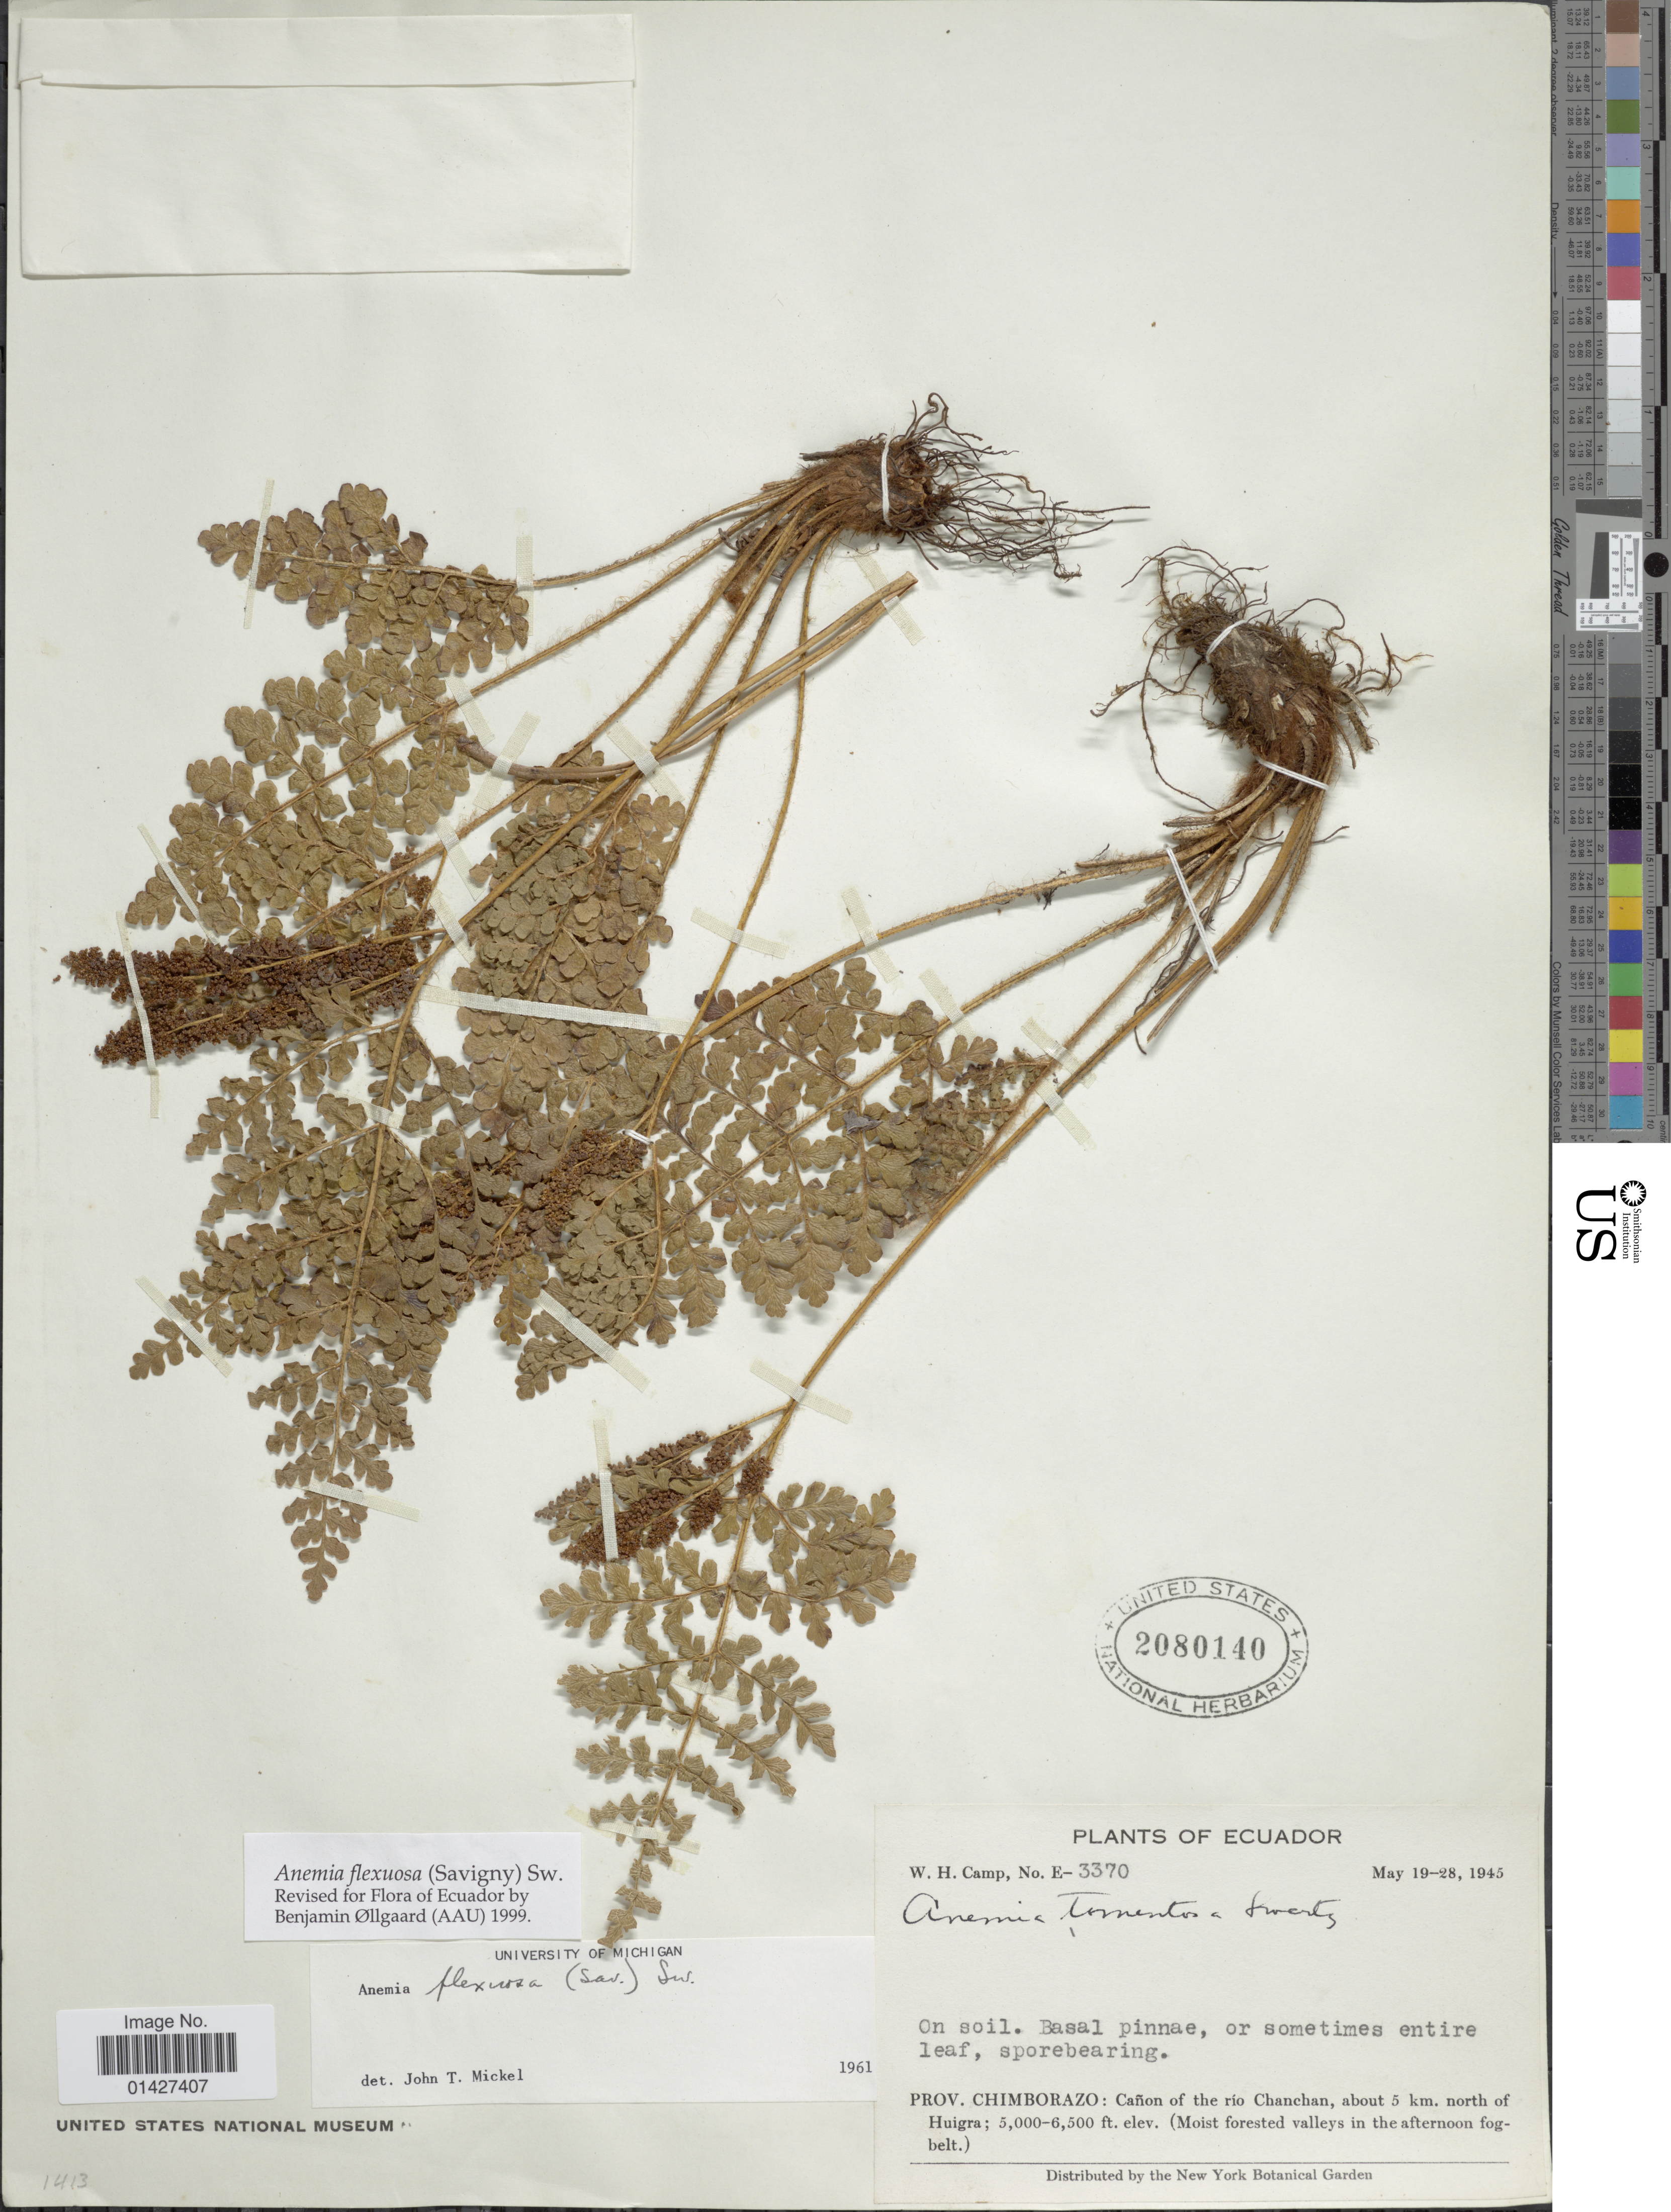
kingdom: Plantae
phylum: Tracheophyta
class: Polypodiopsida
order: Schizaeales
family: Anemiaceae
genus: Anemia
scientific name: Anemia flexuosa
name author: (Savigny) Sw.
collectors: W. H. Camp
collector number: E-3370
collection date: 1945-05-19/1945-05-28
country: Ecuador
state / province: Chimborazo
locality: Prov. Chimborazo; Cañon of the río Chanchan, about 5 km. north of Huigra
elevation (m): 1524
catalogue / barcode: US 2080140